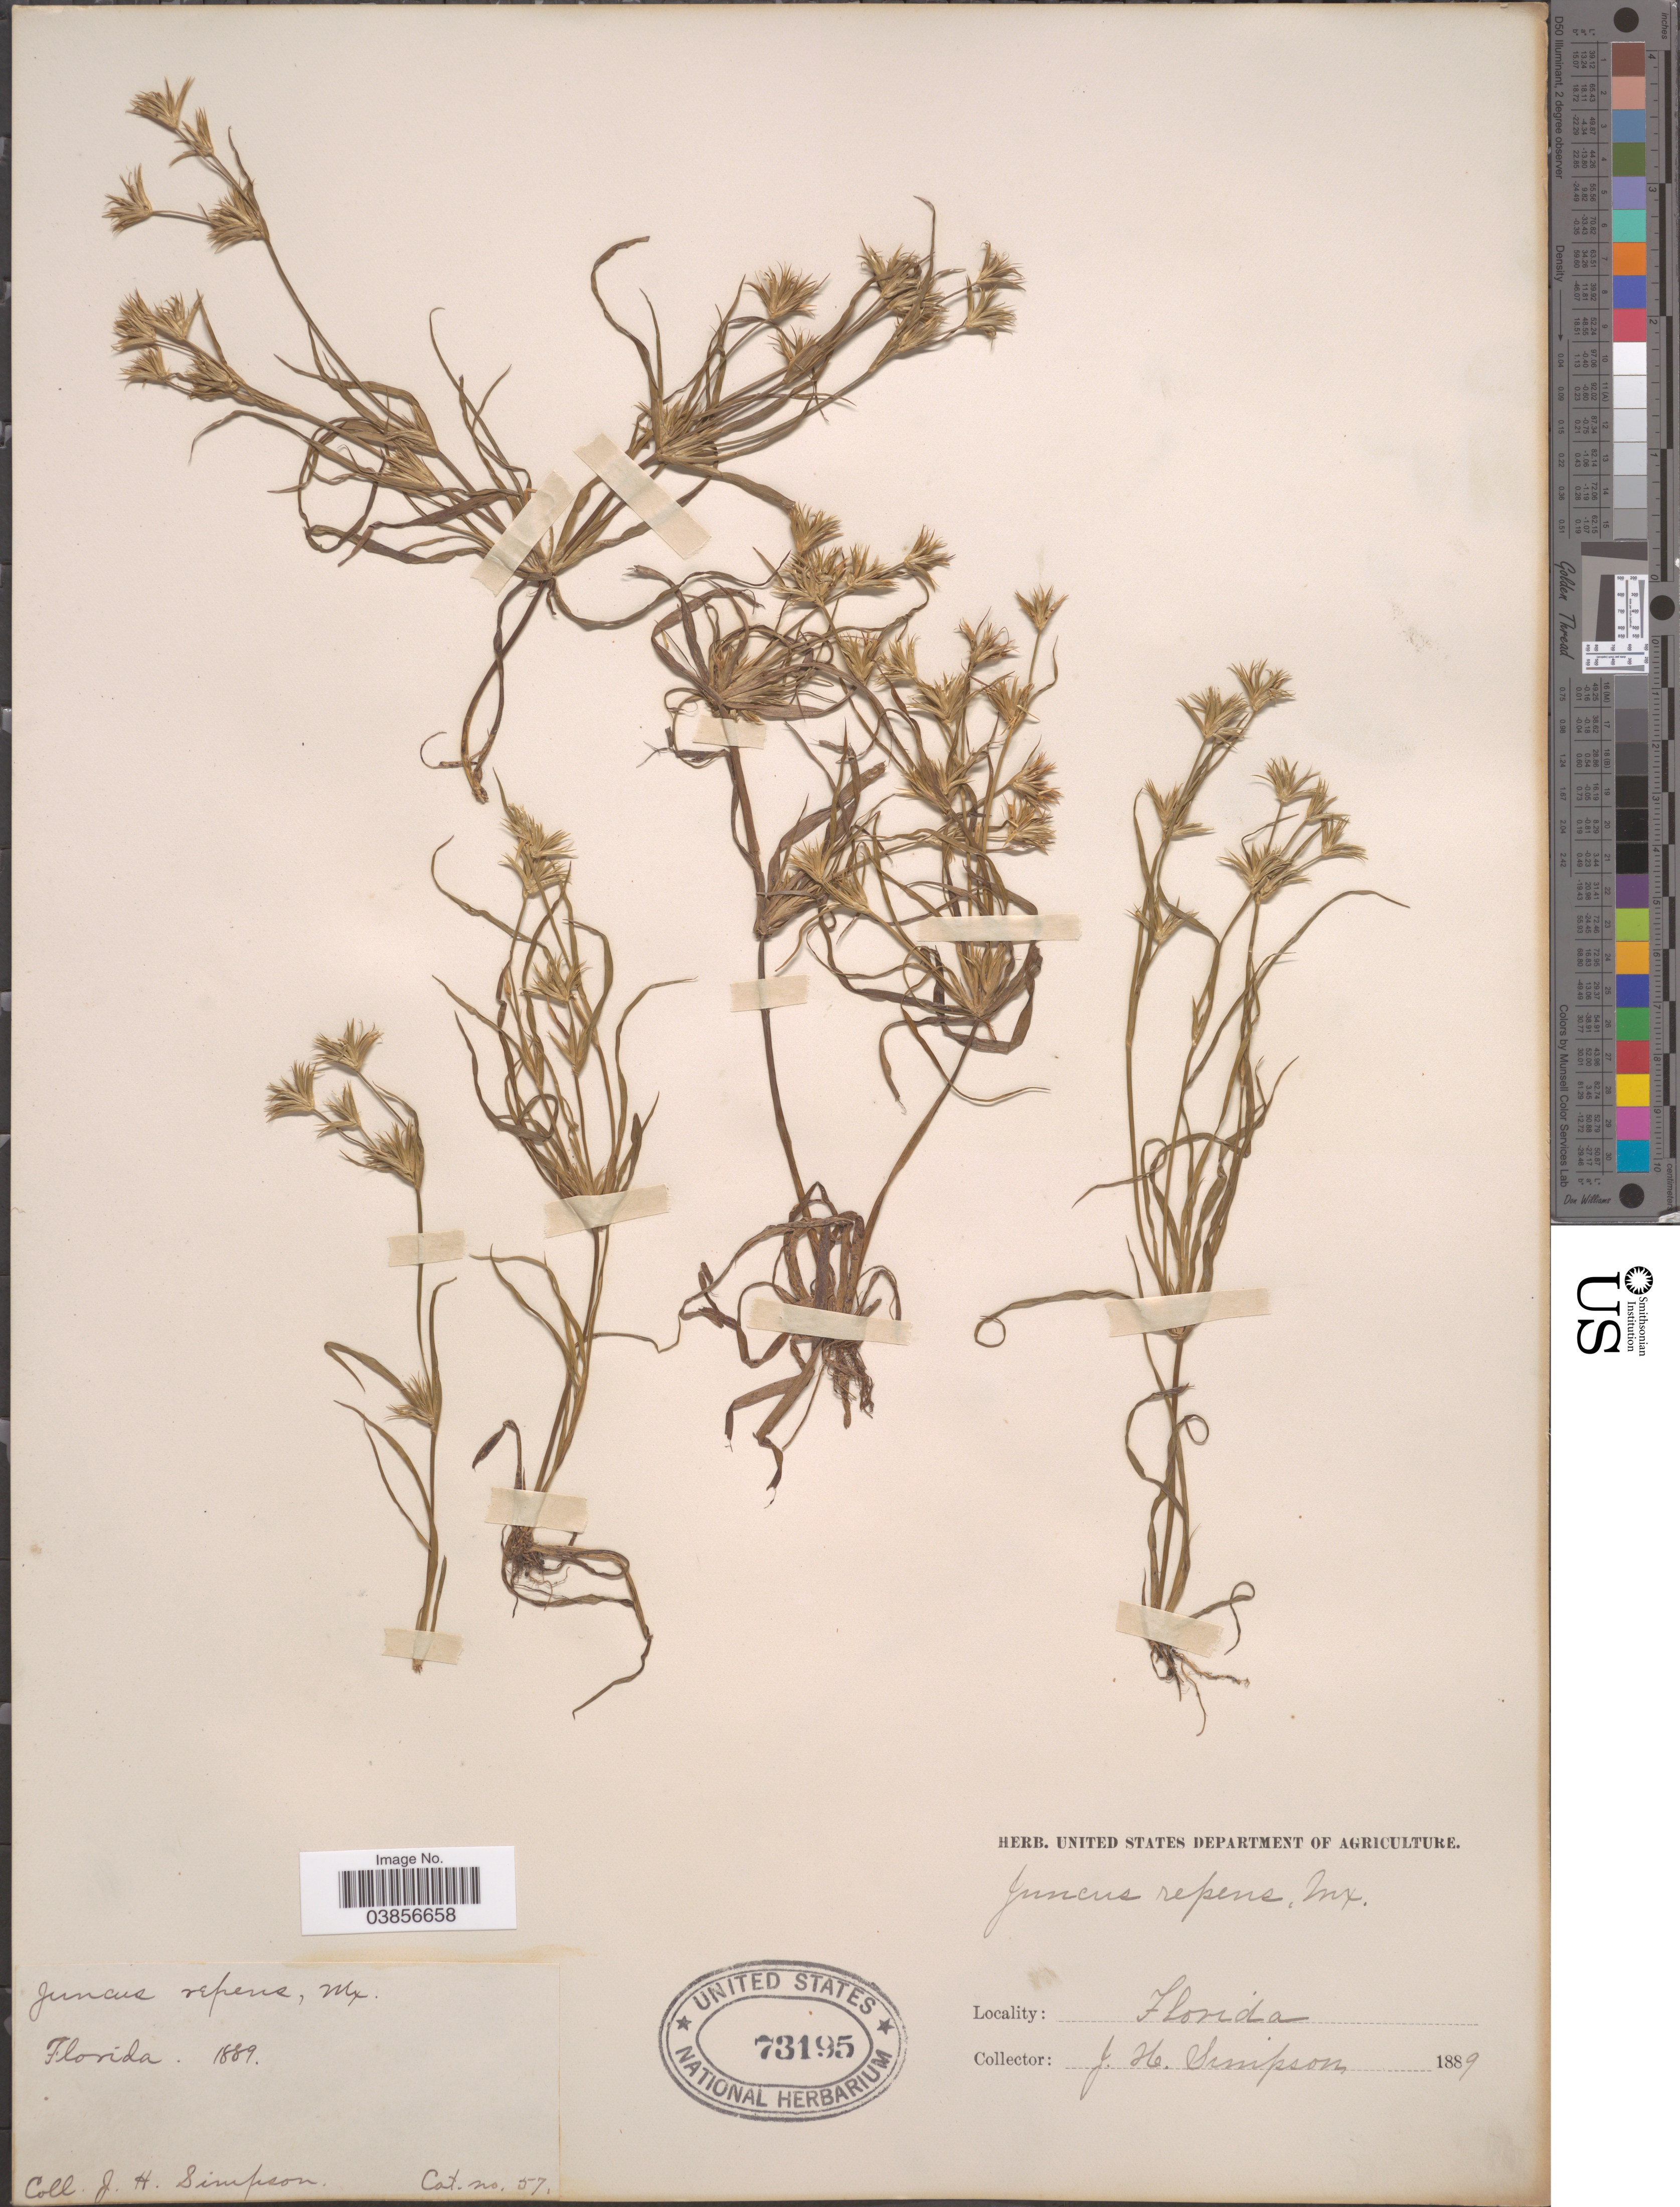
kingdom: Plantae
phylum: Tracheophyta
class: Liliopsida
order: Poales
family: Juncaceae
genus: Juncus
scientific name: Juncus repens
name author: Michx.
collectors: J. H. Simpson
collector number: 57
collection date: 1889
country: United States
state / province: Florida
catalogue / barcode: US 73195